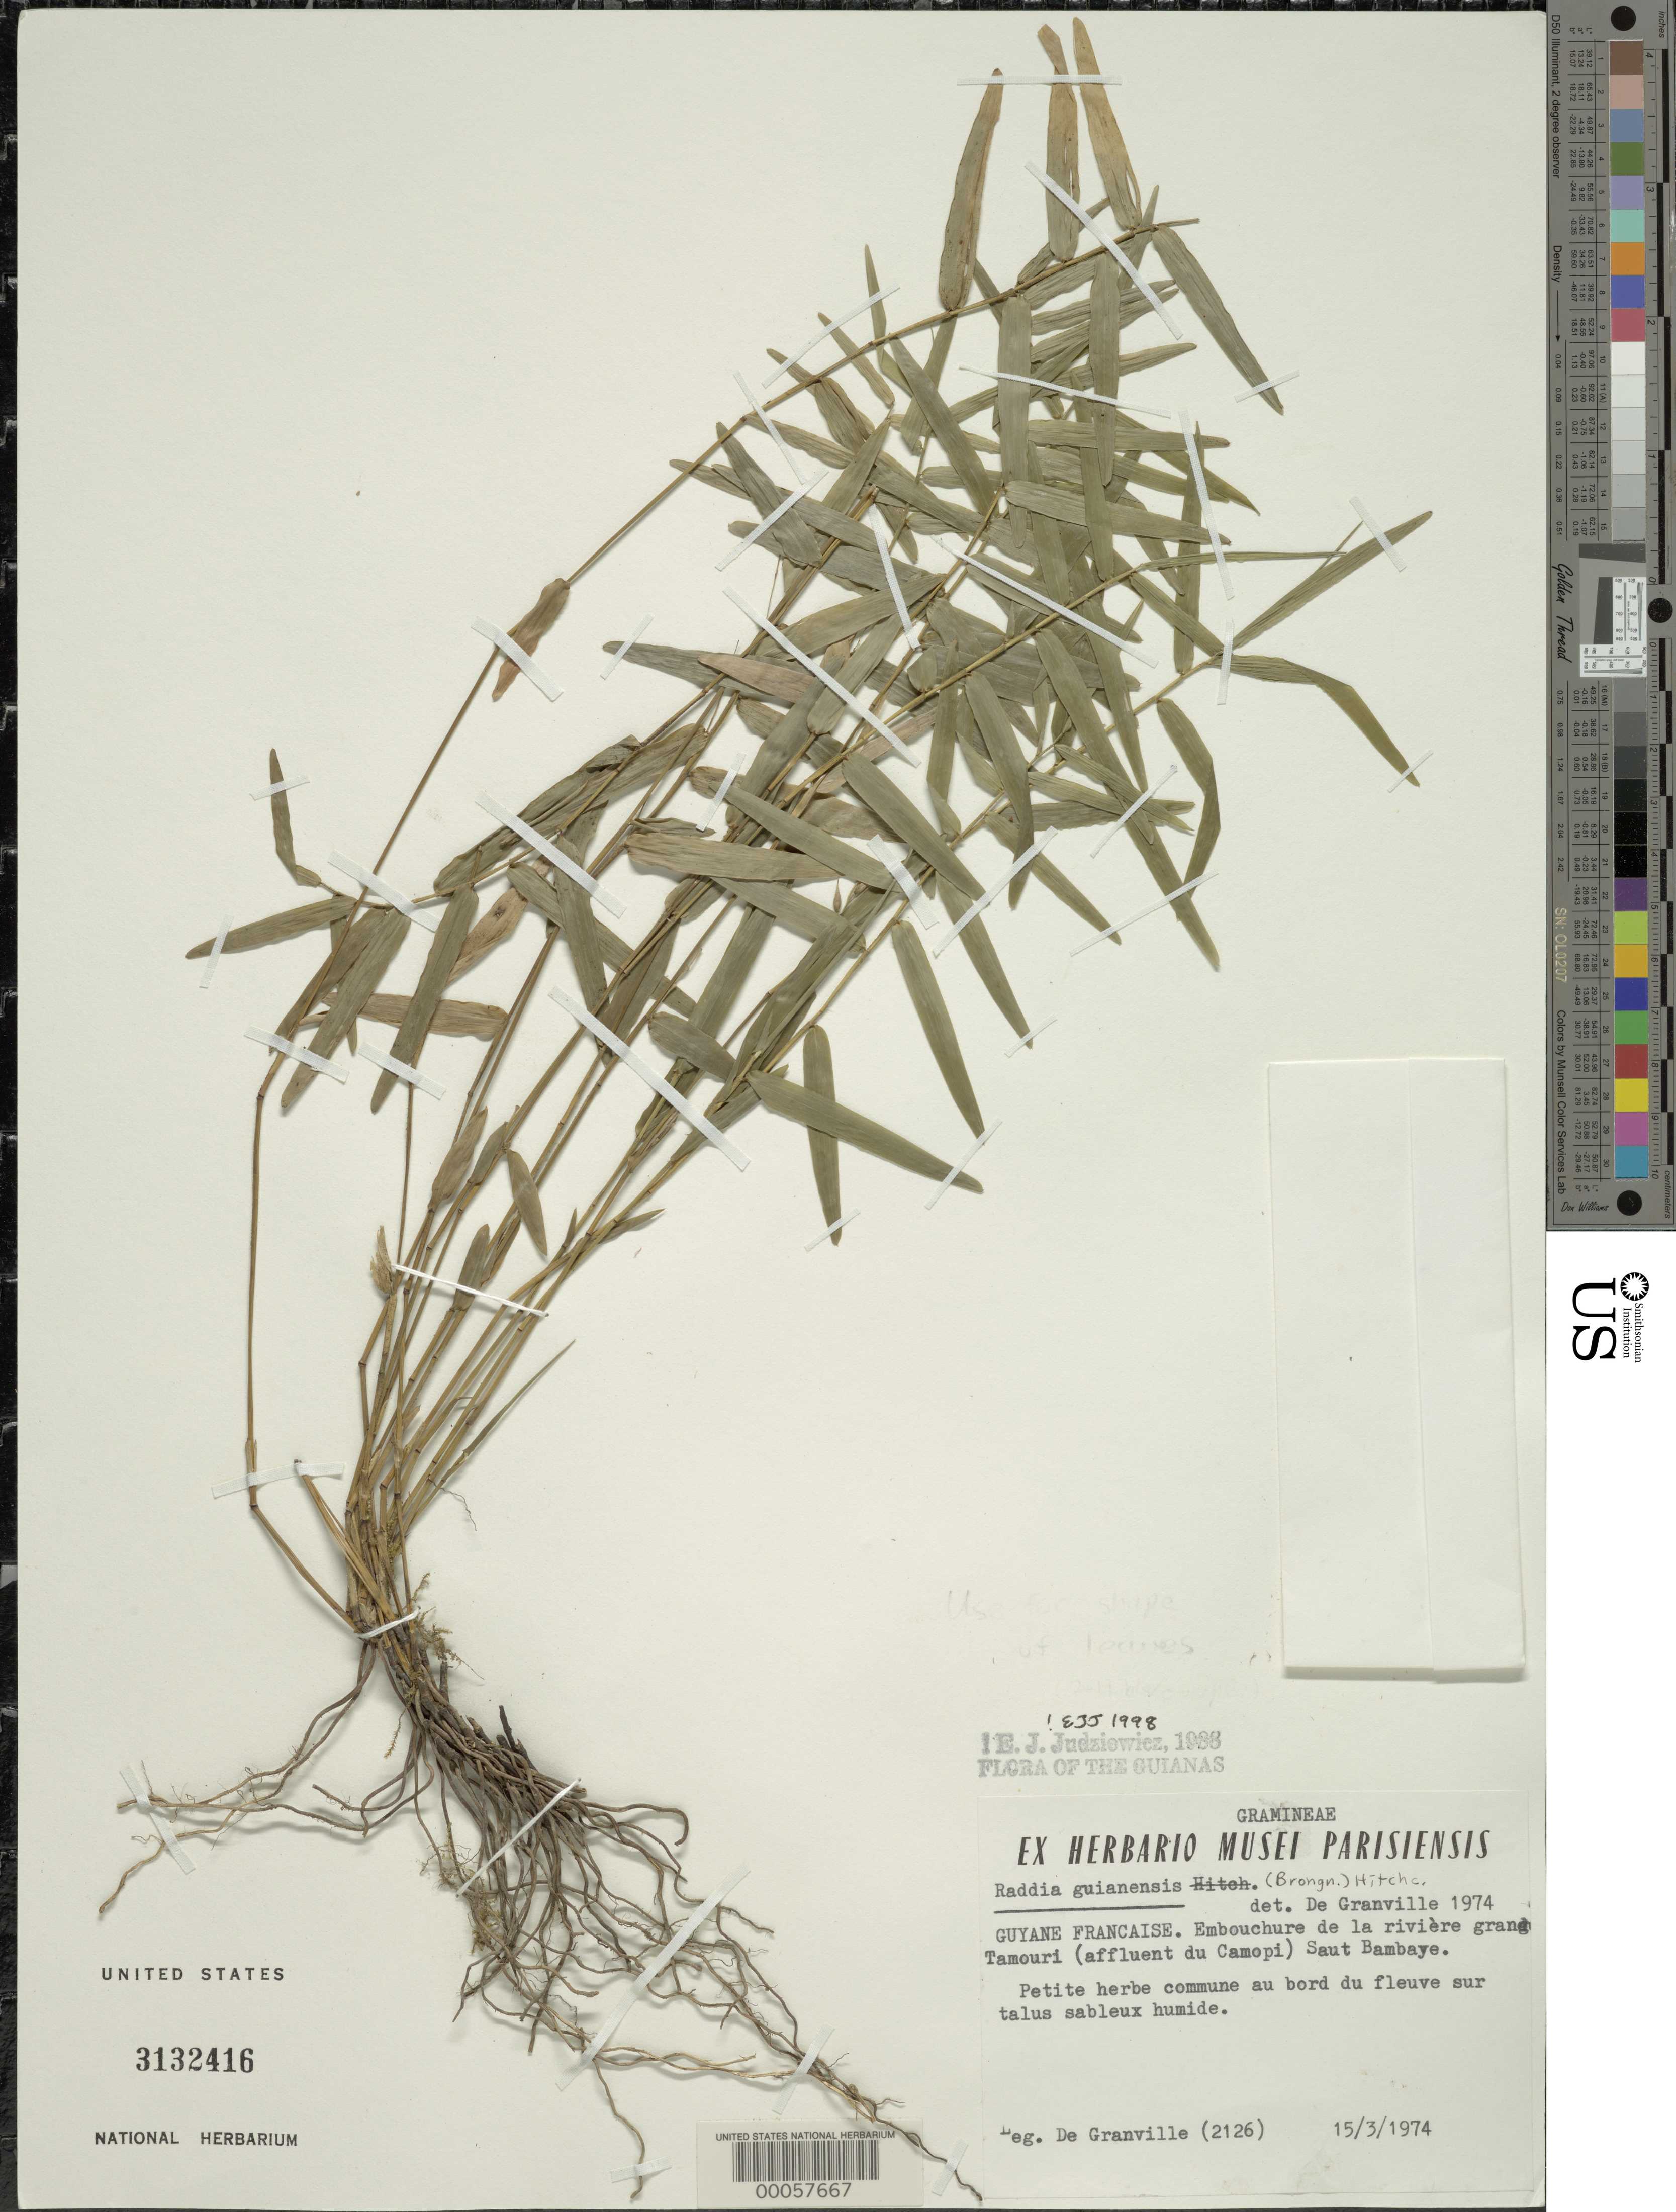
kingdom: Plantae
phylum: Tracheophyta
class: Liliopsida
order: Poales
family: Poaceae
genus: Raddia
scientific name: Raddia guianensis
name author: (Brongn.) Hitchc.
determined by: Judziewicz, E. J.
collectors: J.-J. de Granville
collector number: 2126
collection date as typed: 15 Mar 1974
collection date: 1974-03-15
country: French Guiana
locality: Riviere grand tamouri, saut bambaye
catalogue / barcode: US 3132416